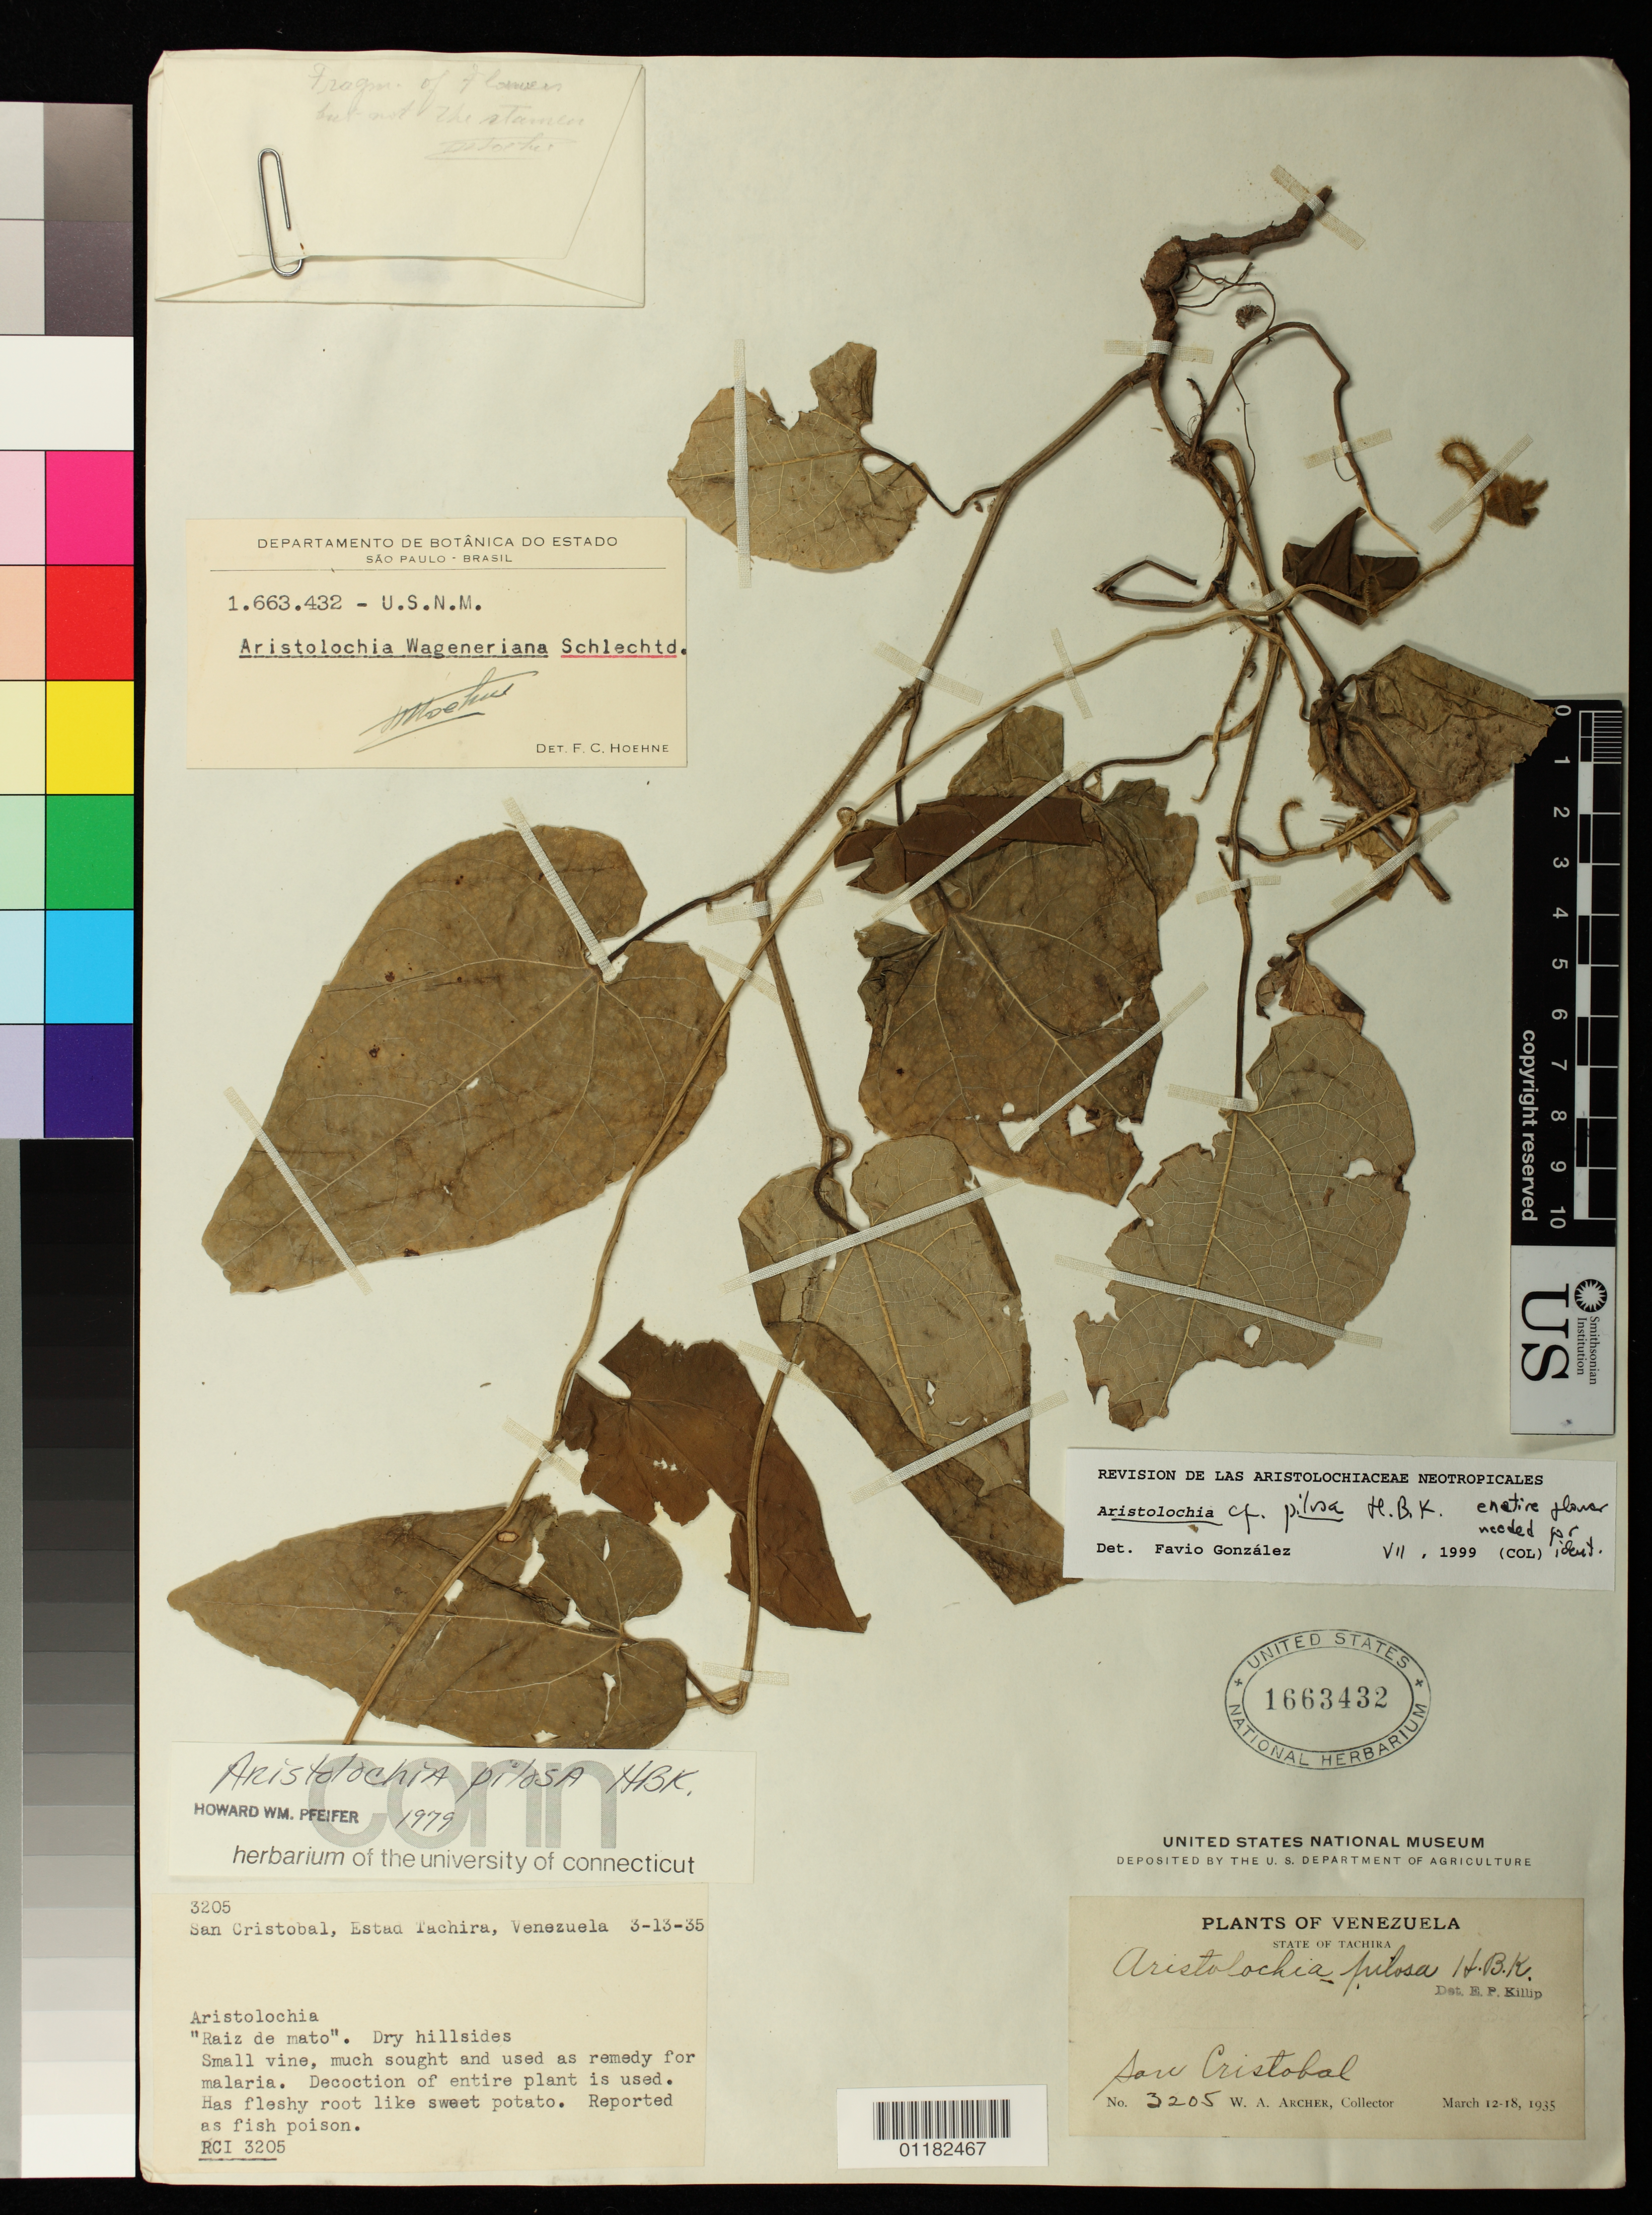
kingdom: Plantae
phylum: Tracheophyta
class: Magnoliopsida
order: Piperales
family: Aristolochiaceae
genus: Aristolochia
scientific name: Aristolochia pilosa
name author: Kunth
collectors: W. A. Archer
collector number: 3205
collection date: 1933-03-13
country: Venezuela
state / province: Tachira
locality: San Cristobal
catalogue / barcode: US 1663432